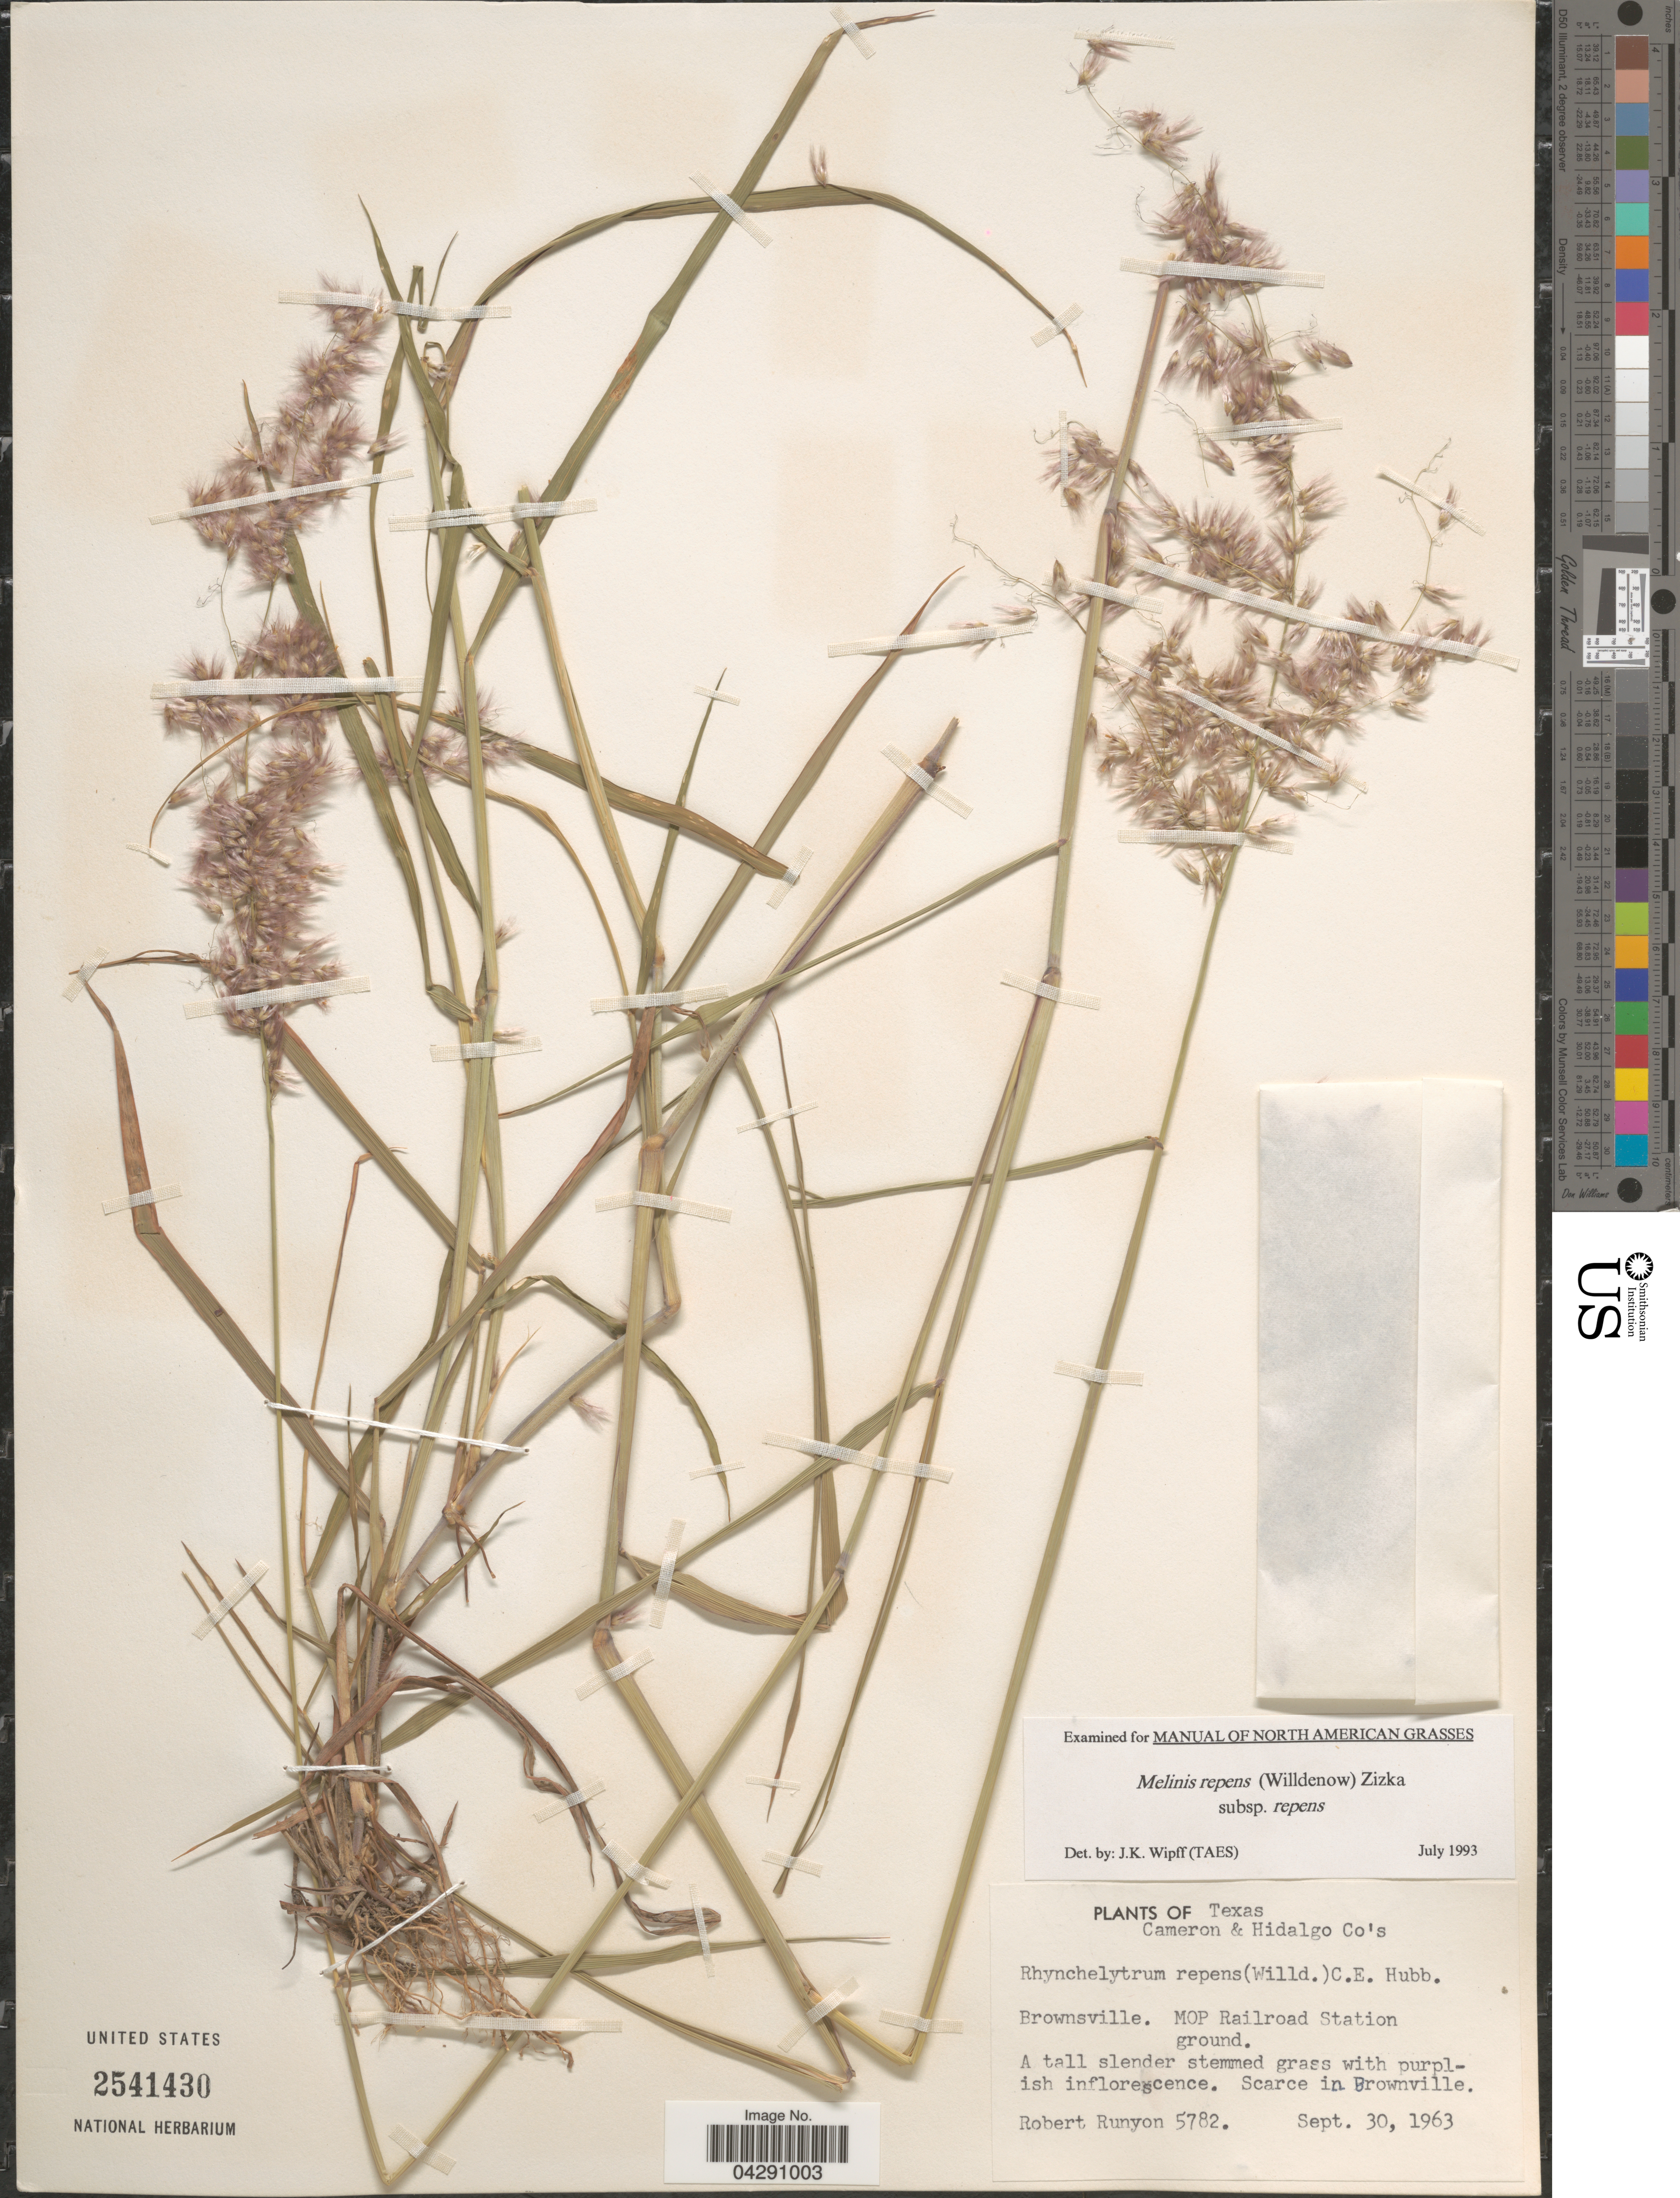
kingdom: Plantae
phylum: Tracheophyta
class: Liliopsida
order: Poales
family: Poaceae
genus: Melinis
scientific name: Melinis repens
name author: (Willd.) Zizka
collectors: R. Runyon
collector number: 5782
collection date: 1963-09-30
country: United States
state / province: Texas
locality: Cameron & Hidalgo Co's. Brownsville. MOP Railroad Station ground.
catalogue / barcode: US 2541430